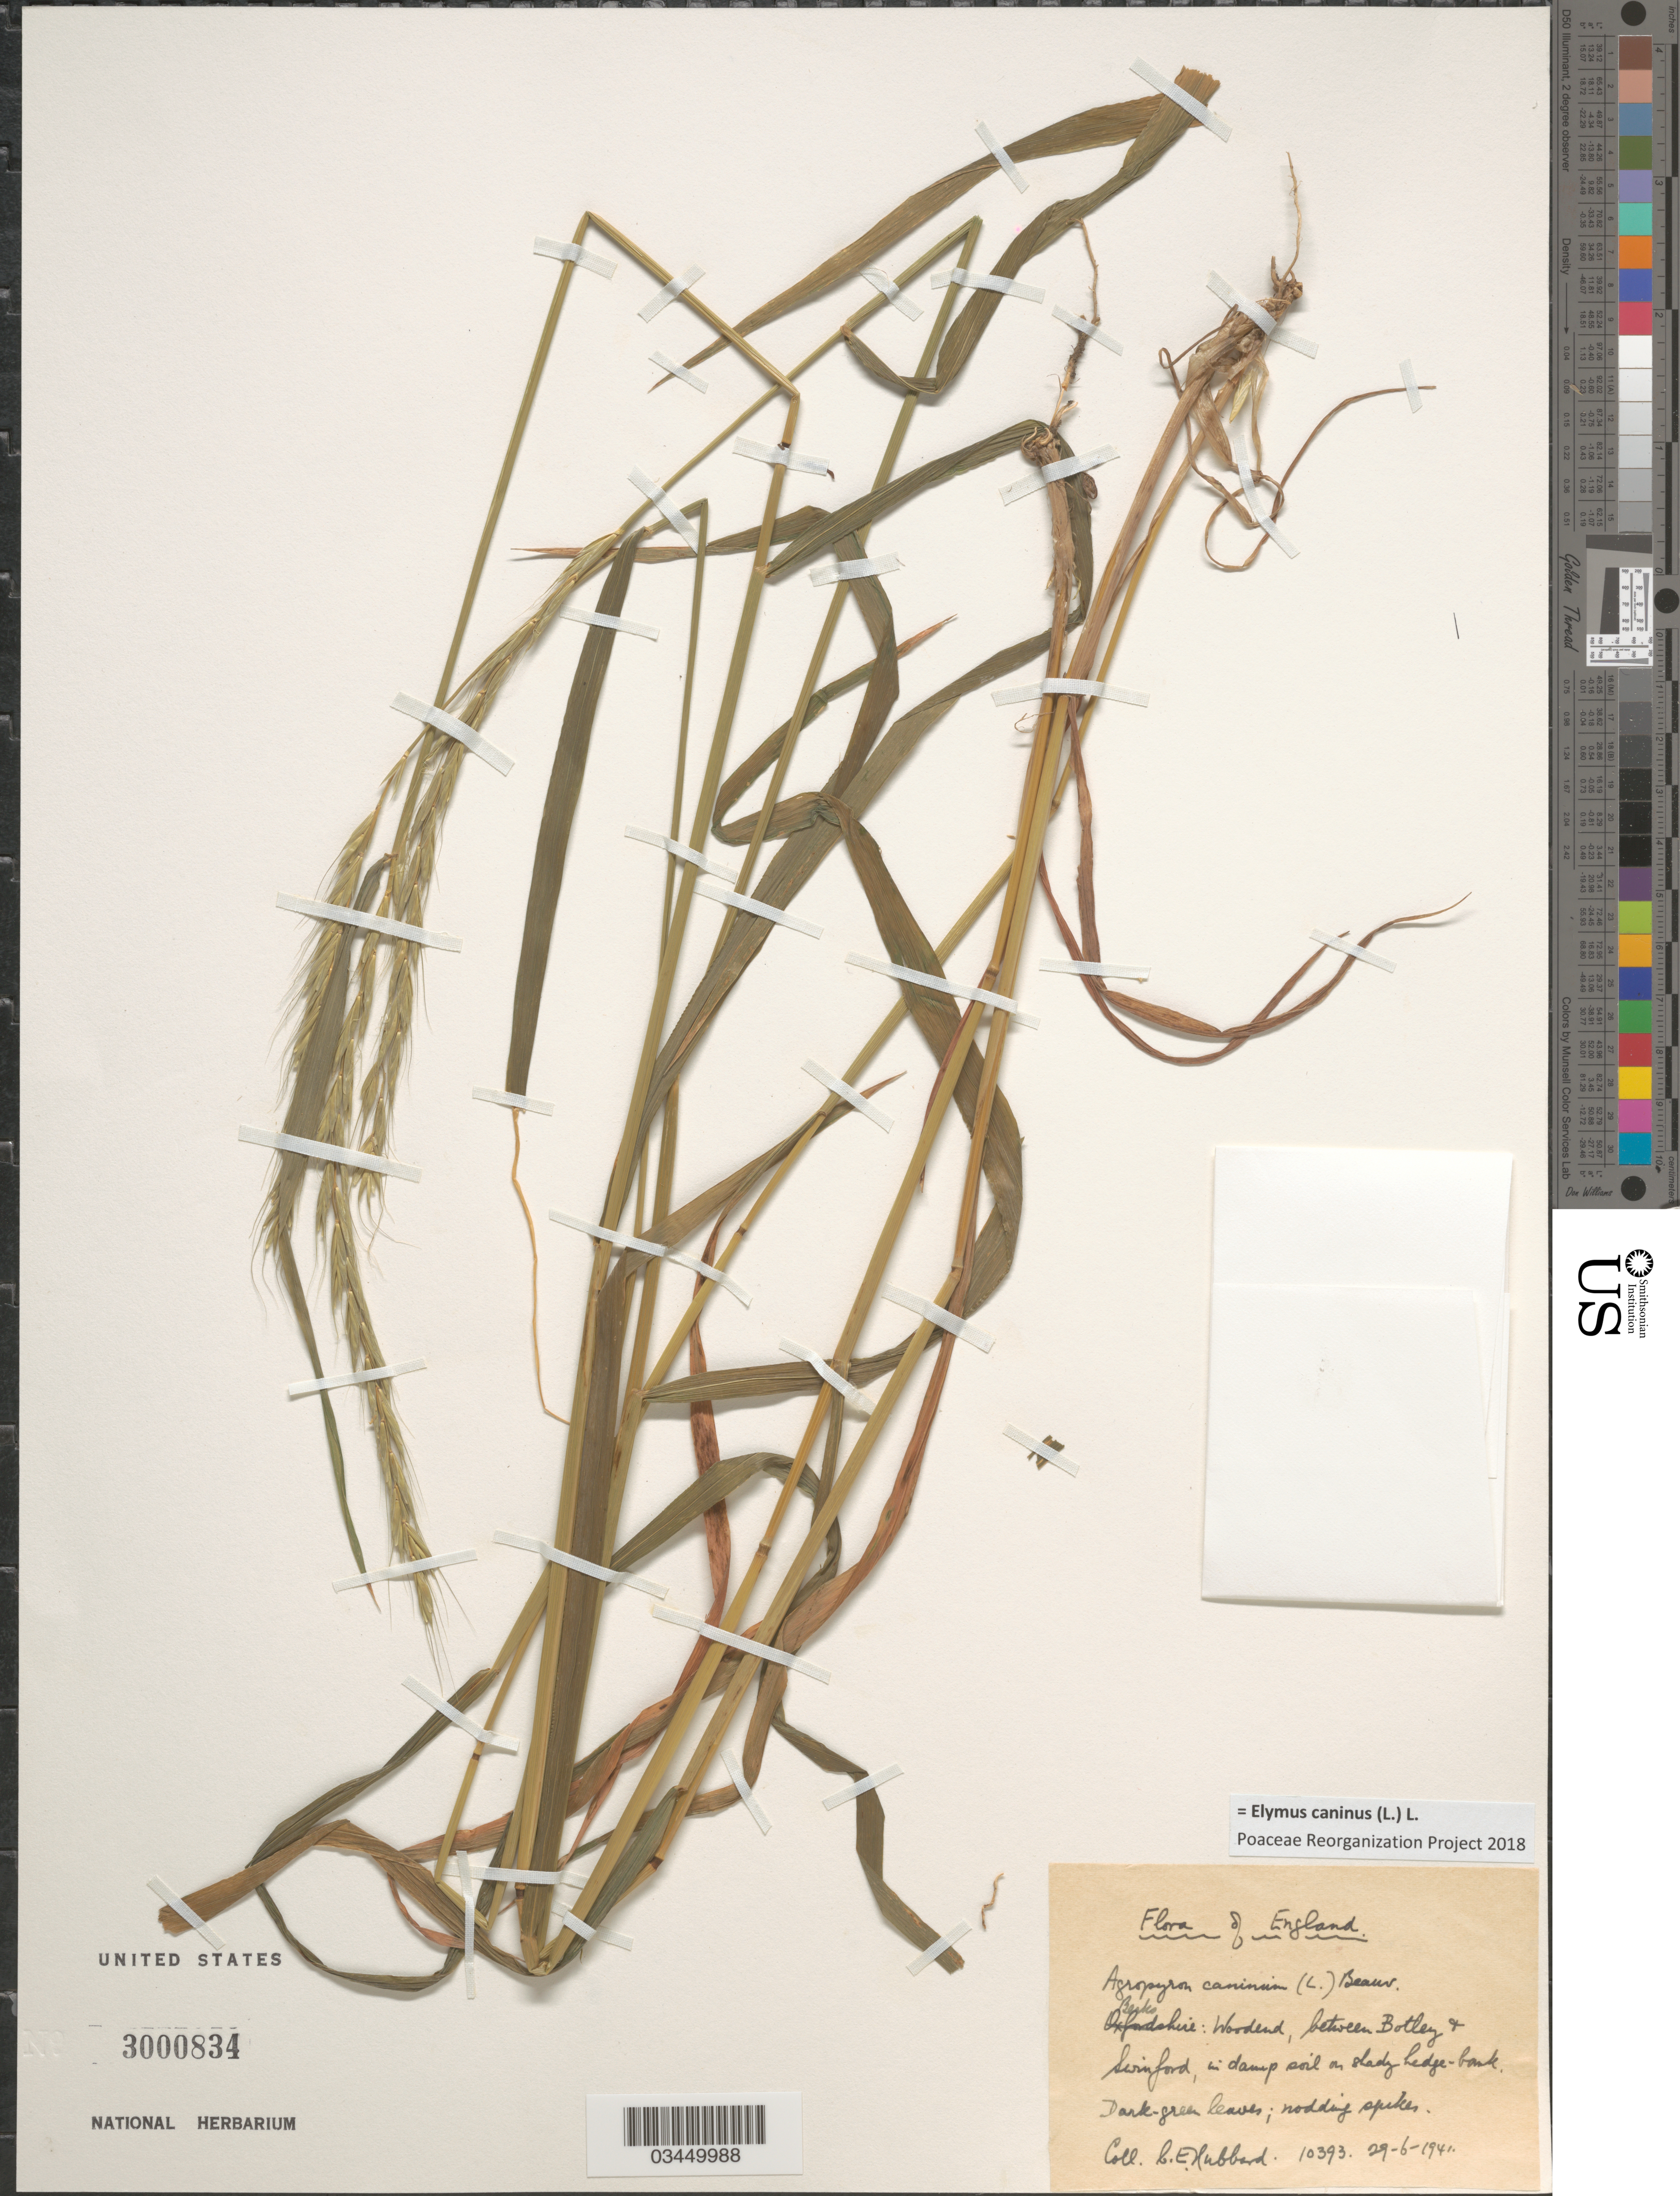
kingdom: Plantae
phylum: Tracheophyta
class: Liliopsida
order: Poales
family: Poaceae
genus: Elymus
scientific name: Elymus caninus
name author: (L.) L.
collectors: C. E. Hubbard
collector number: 10393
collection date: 1941-06-29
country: United Kingdom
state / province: England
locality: Berkshire: Woodend, between Botley & Swinford.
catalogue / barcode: US 3000834